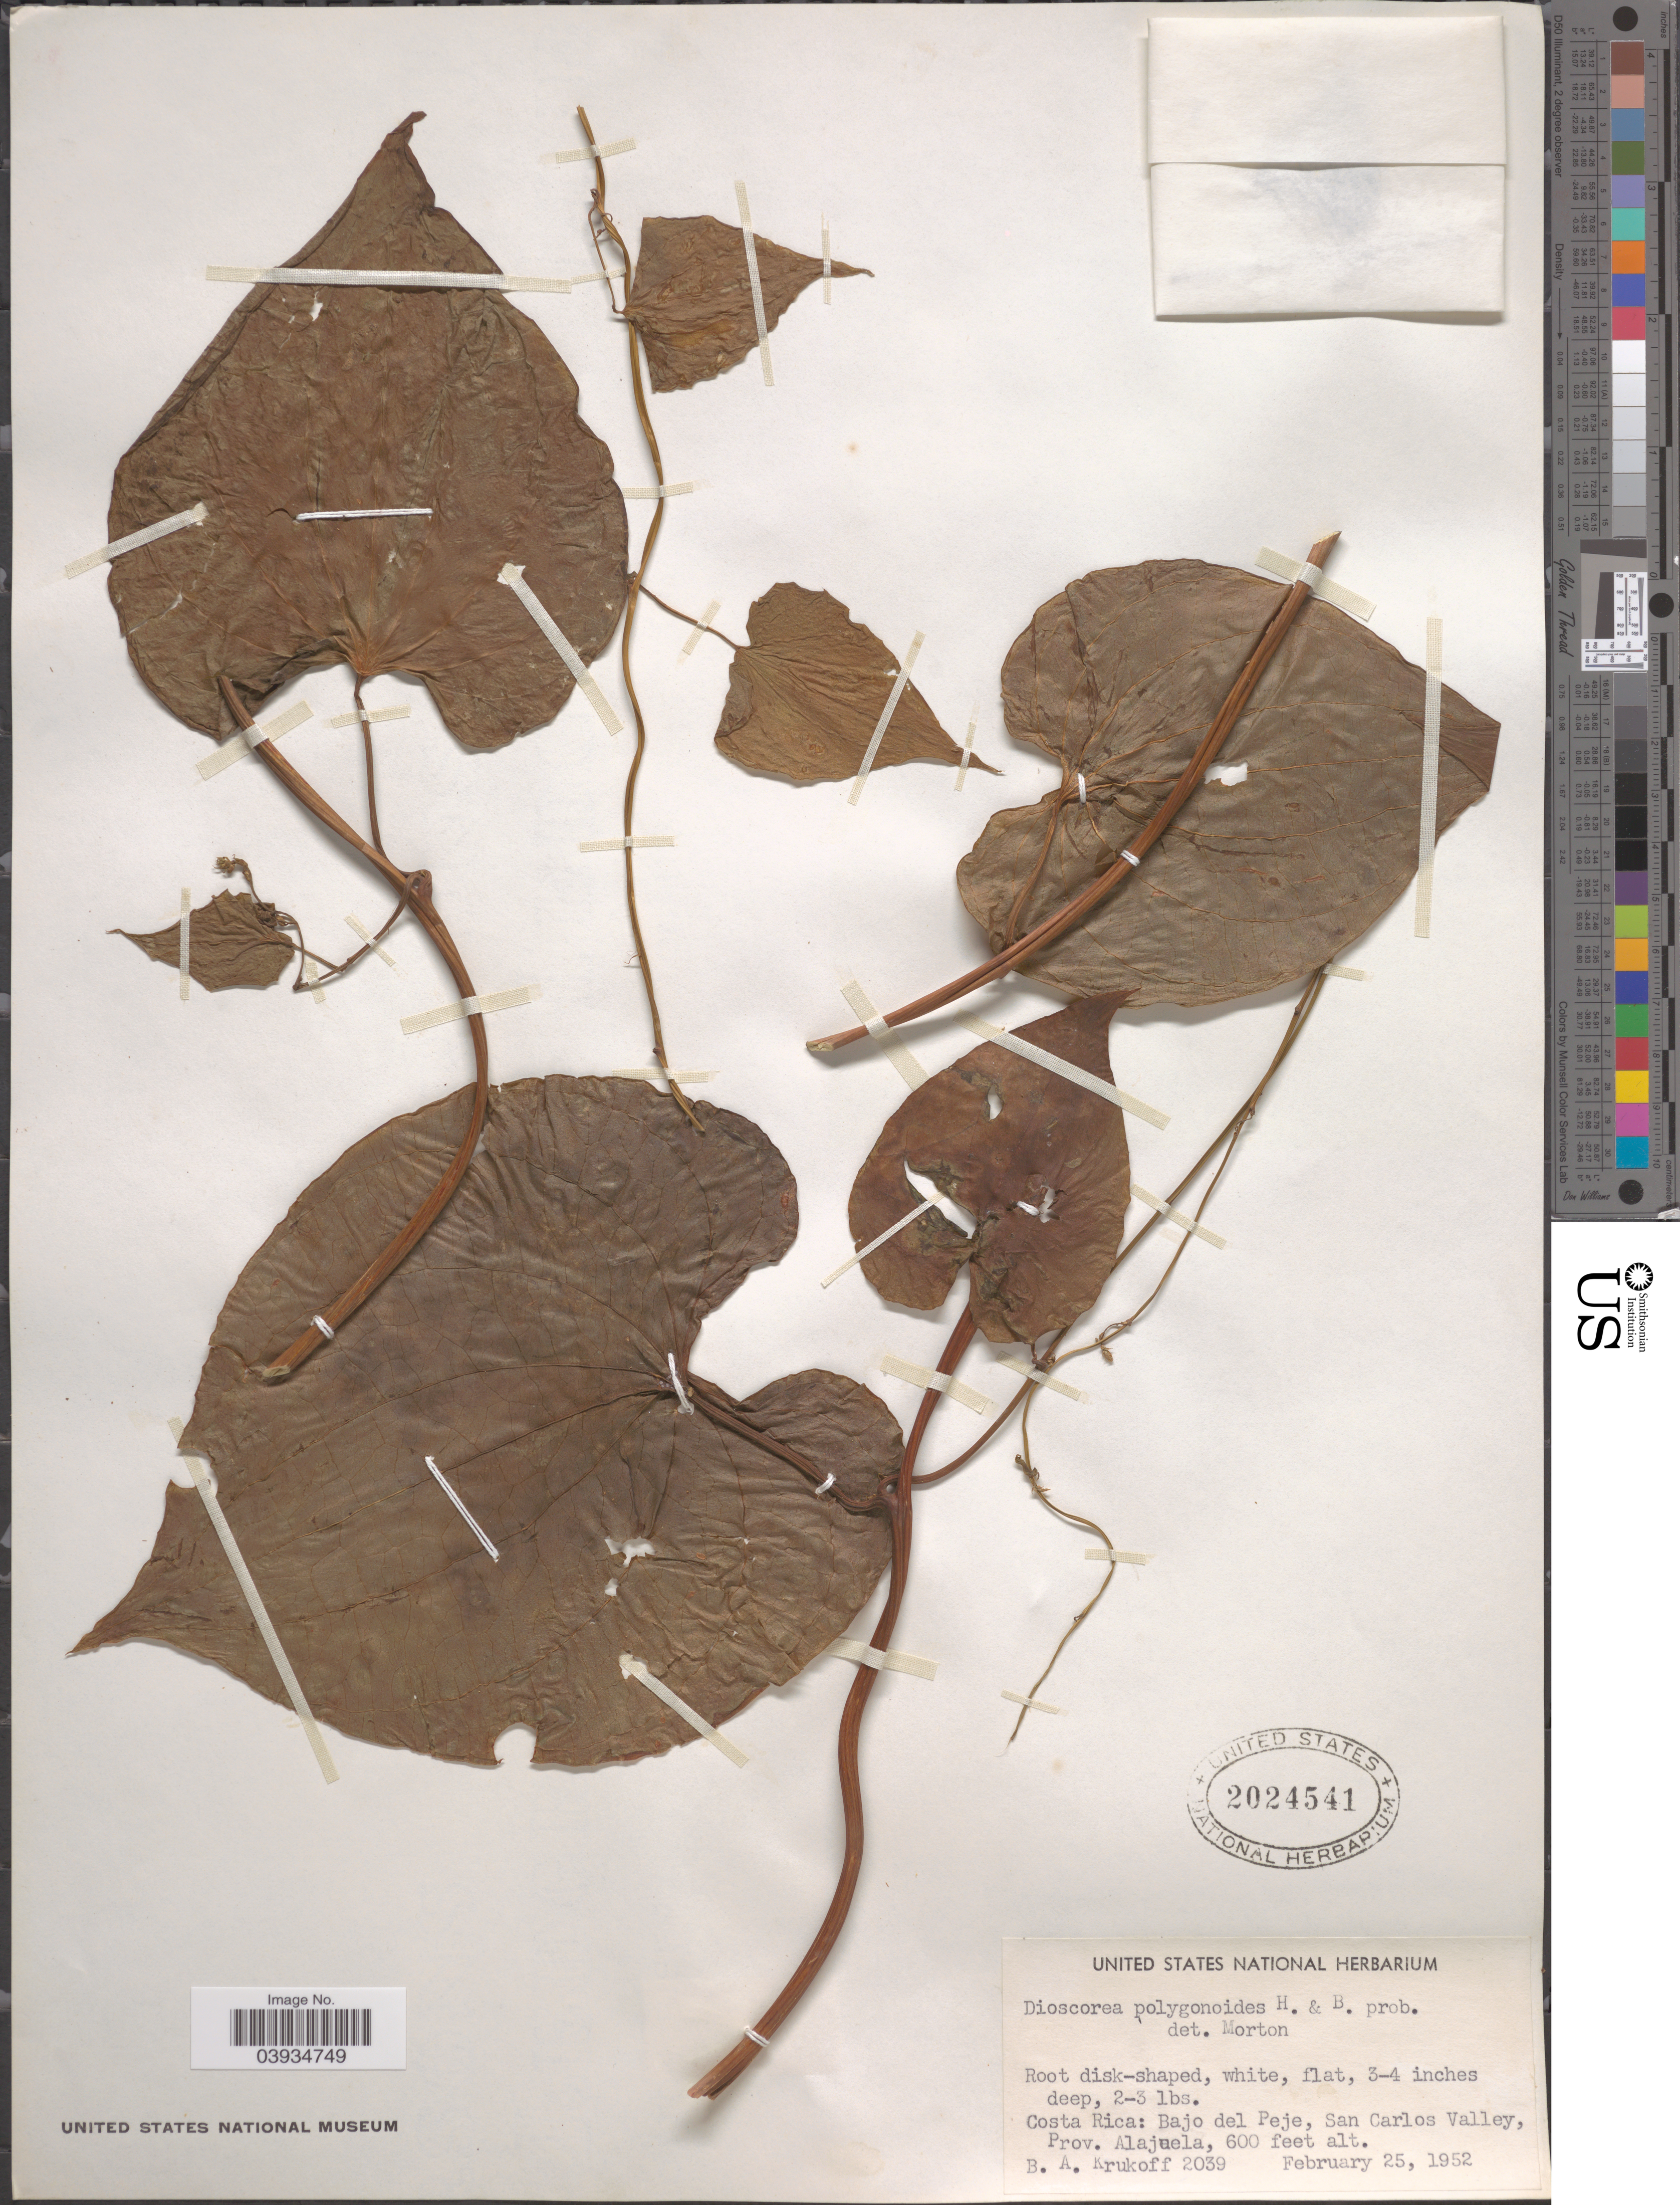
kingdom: Plantae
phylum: Tracheophyta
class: Liliopsida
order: Dioscoreales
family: Dioscoreaceae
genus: Dioscorea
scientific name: Dioscorea polygonoides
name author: Humb. & Bonpl. ex Willd.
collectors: B. A. Krukoff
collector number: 2039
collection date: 1952-02-25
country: Costa Rica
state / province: Alajuela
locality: Bajo del Peje, San Carlos Valley.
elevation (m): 183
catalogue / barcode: US 2024541